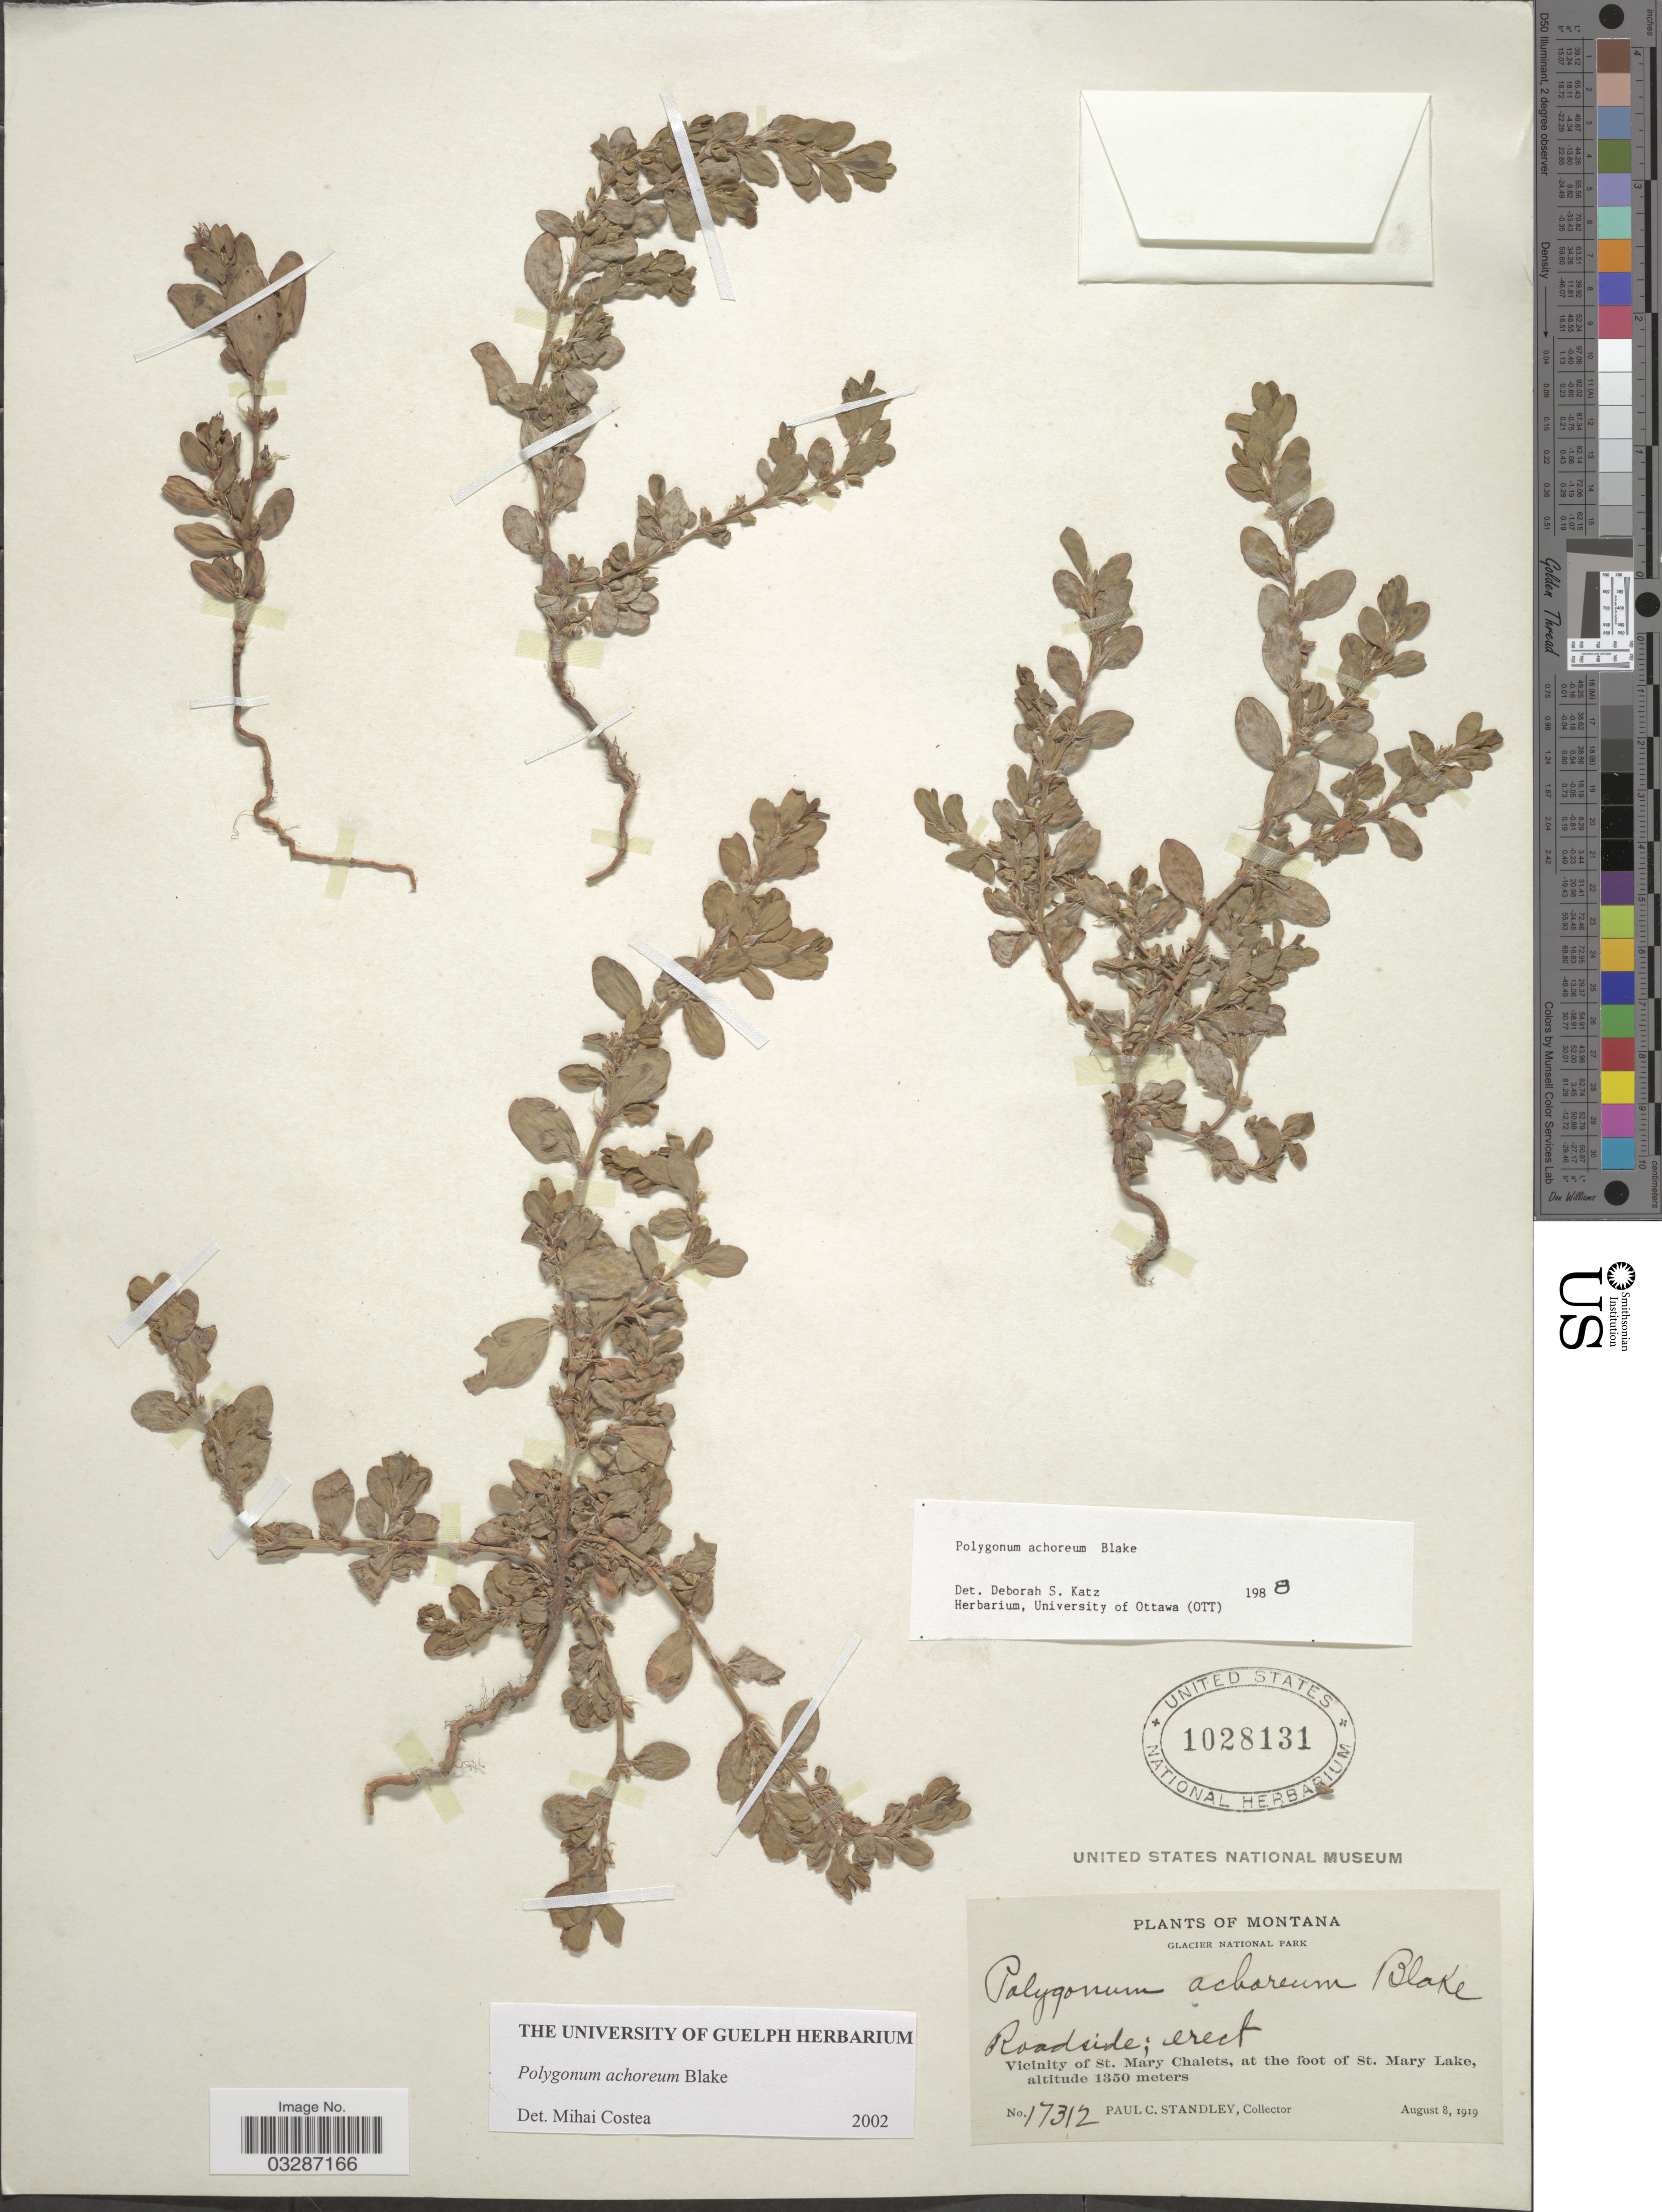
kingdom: Plantae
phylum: Tracheophyta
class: Magnoliopsida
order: Caryophyllales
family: Polygonaceae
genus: Polygonum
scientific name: Polygonum achoreum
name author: S.F. Blake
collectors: P. C. Standley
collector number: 17312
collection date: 1919-08-08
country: United States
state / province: Montana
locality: Glacier National Park. Vicinity of St. Mary Chalets, at the foot of St. Mary Lake.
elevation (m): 1350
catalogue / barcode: US 1028131